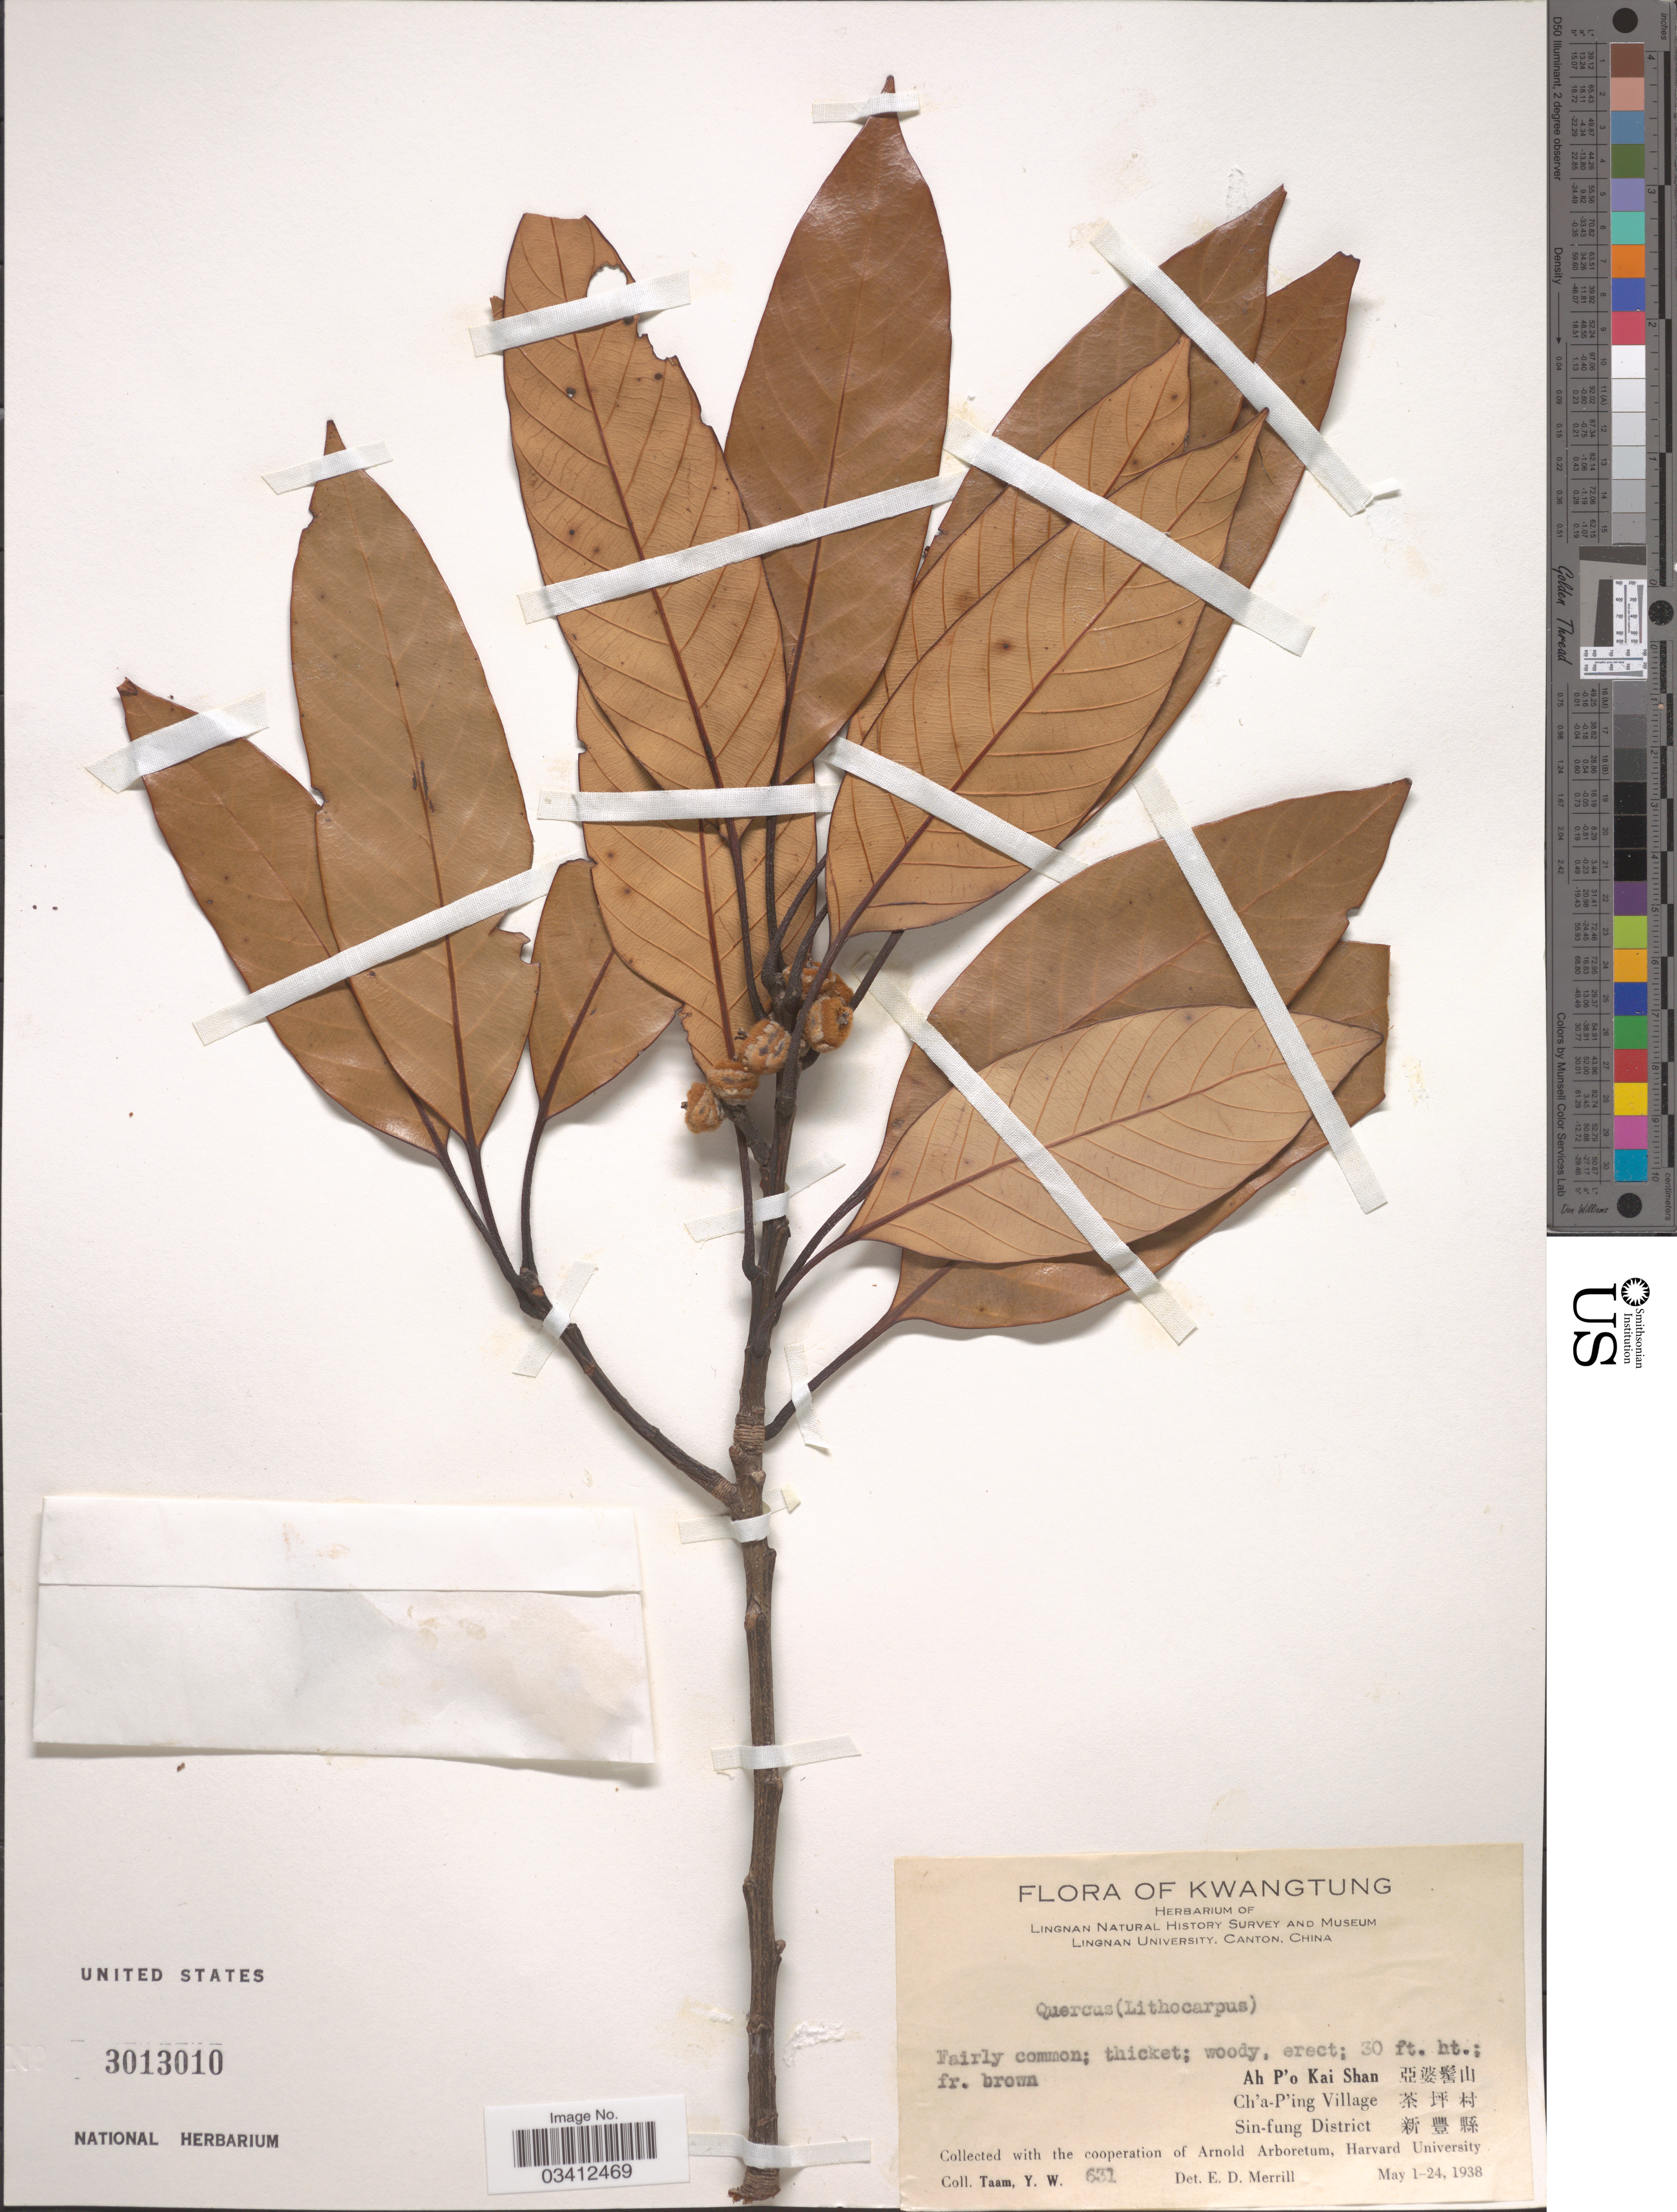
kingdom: Plantae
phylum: Tracheophyta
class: Magnoliopsida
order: Fagales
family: Fagaceae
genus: Quercus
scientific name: Quercus sp.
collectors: Y. W. Taam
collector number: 631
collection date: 1938-05-01/1938-05-24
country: China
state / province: Guangdong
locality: Kwangtung. Ah P'o Kai Shan X. Ch'a-P'ing Village X. Sin-fung District X.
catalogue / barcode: US 3013010